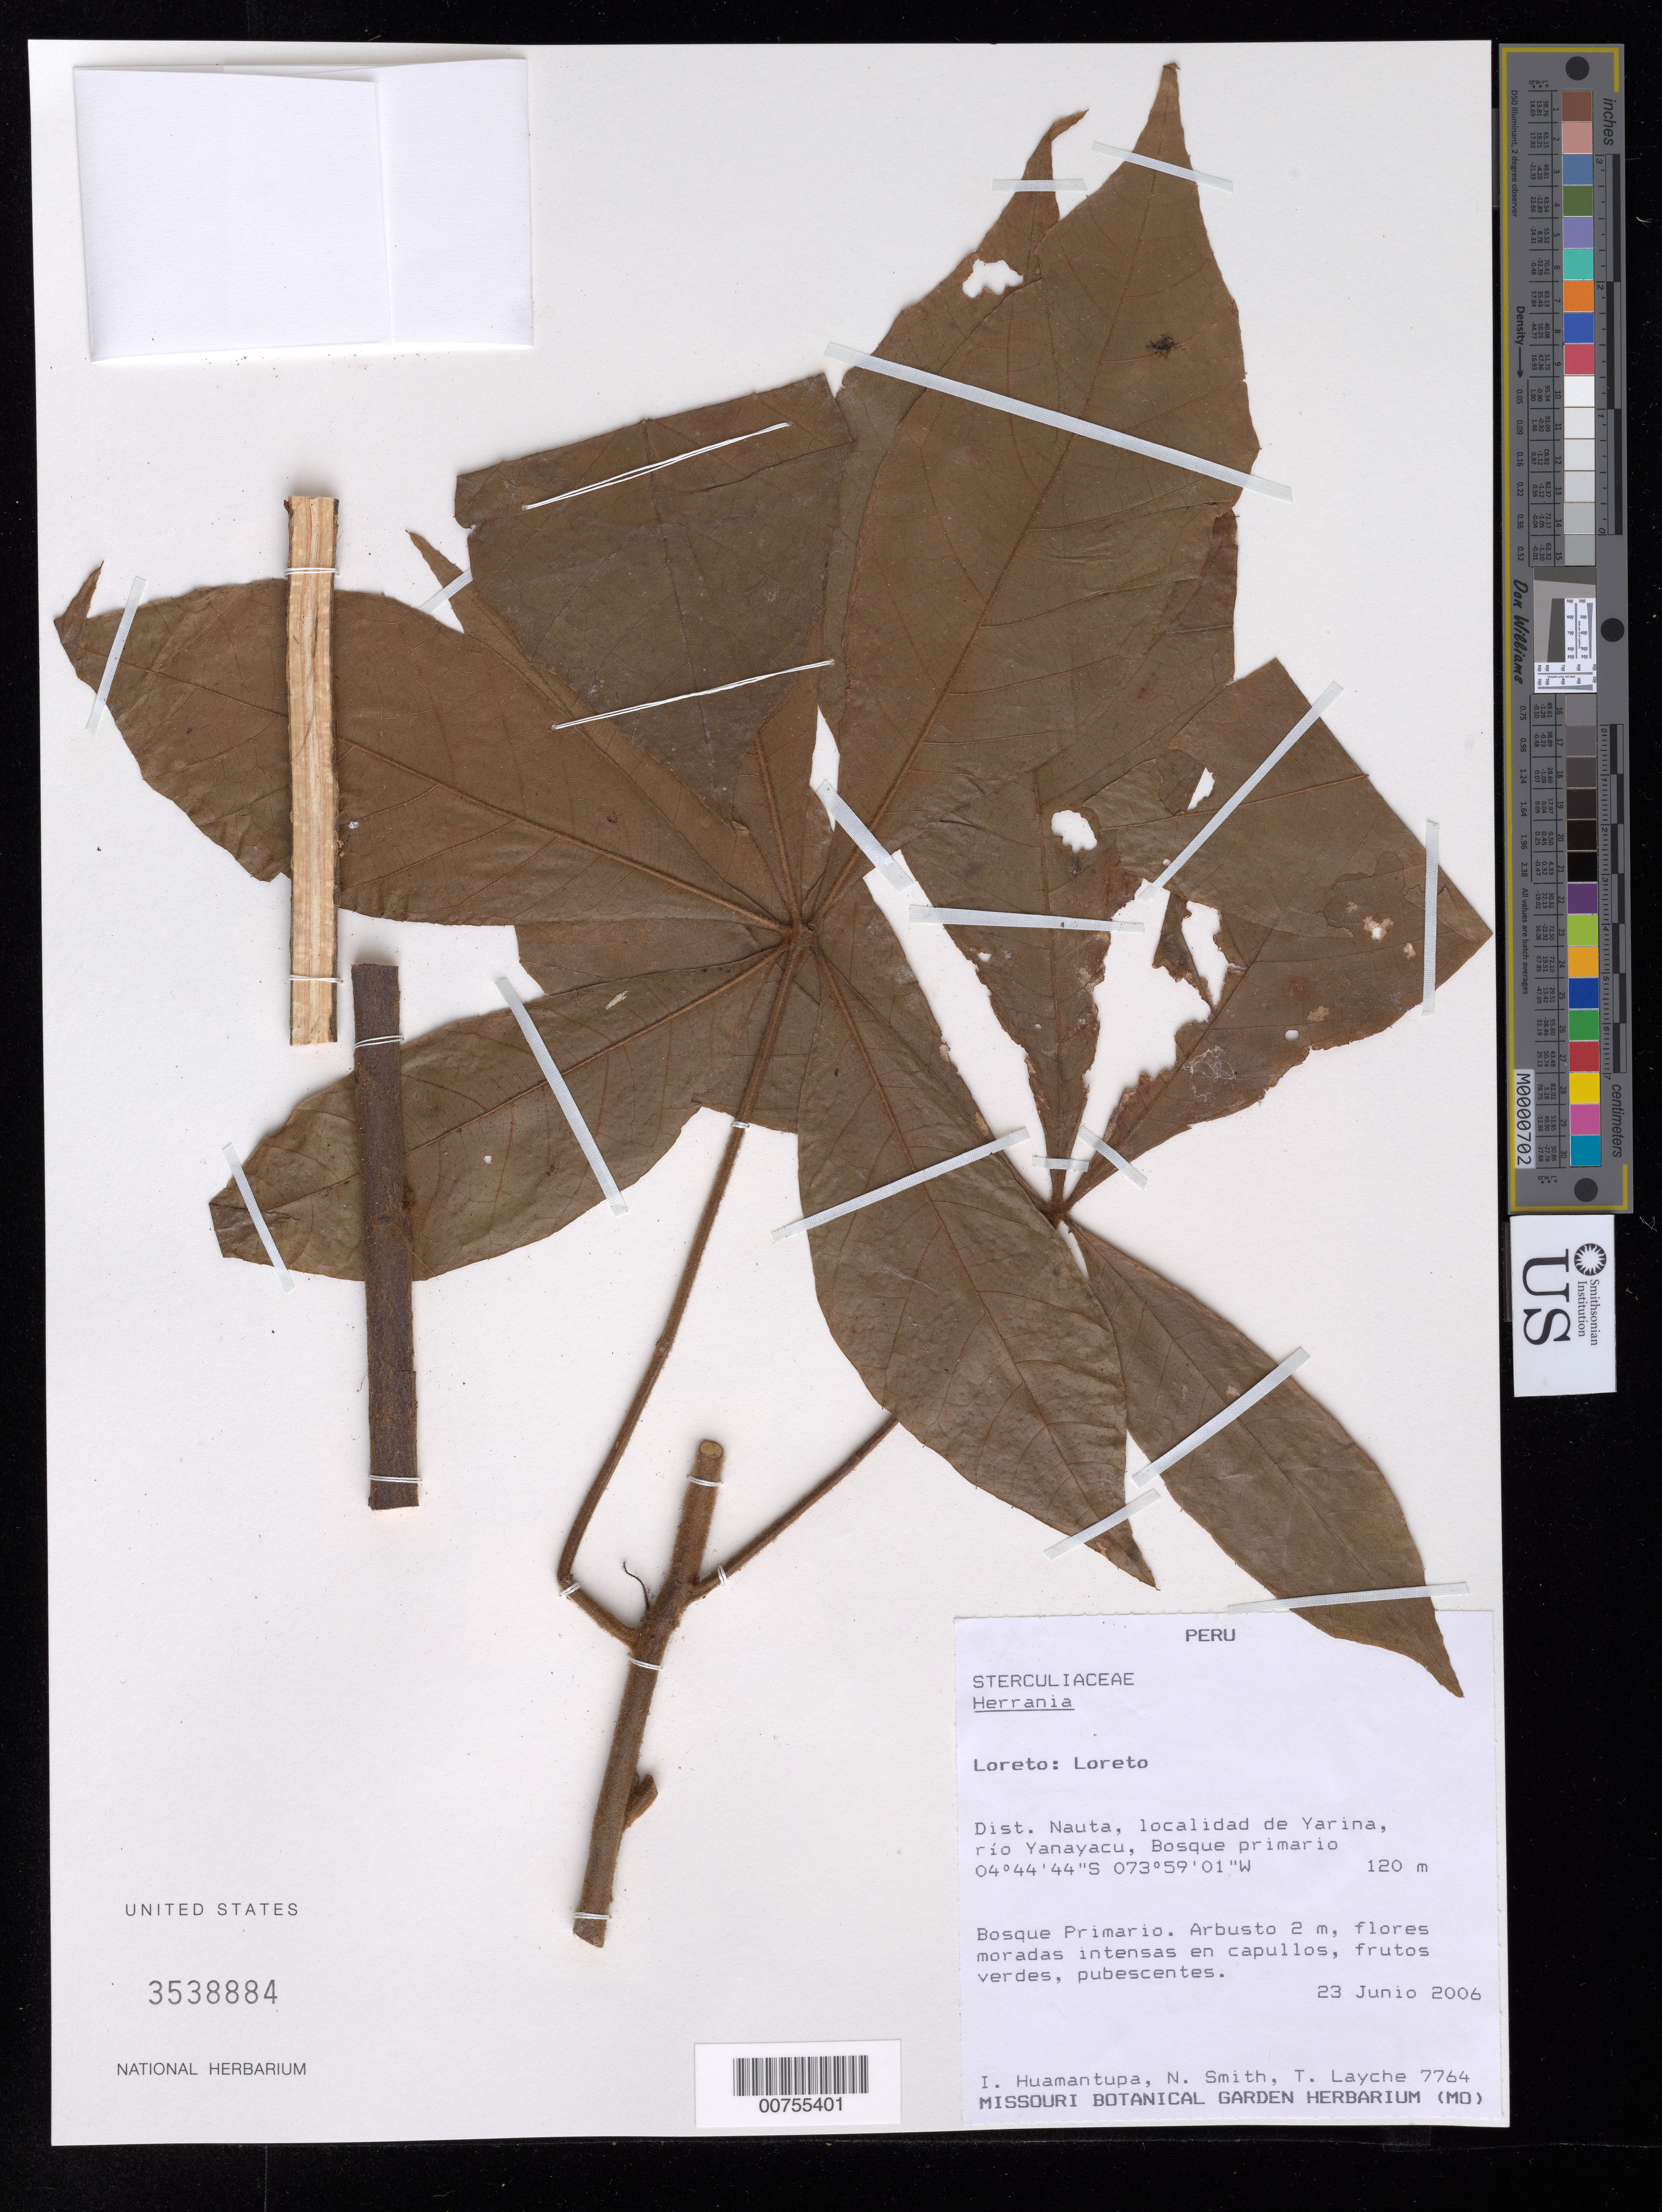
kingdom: Plantae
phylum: Tracheophyta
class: Magnoliopsida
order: Malvales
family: Malvaceae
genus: Herrania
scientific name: Herrania sp.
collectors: I. Huamantupa, N. Smith & T. Layche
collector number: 7764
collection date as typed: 23 Jun 2006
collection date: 2006-06-23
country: Peru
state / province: Loreto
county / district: Loreto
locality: Dist. Nauta, localidad de Yarina, río Yanayacu.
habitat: Bosque primario.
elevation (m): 120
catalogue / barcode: US 3538884